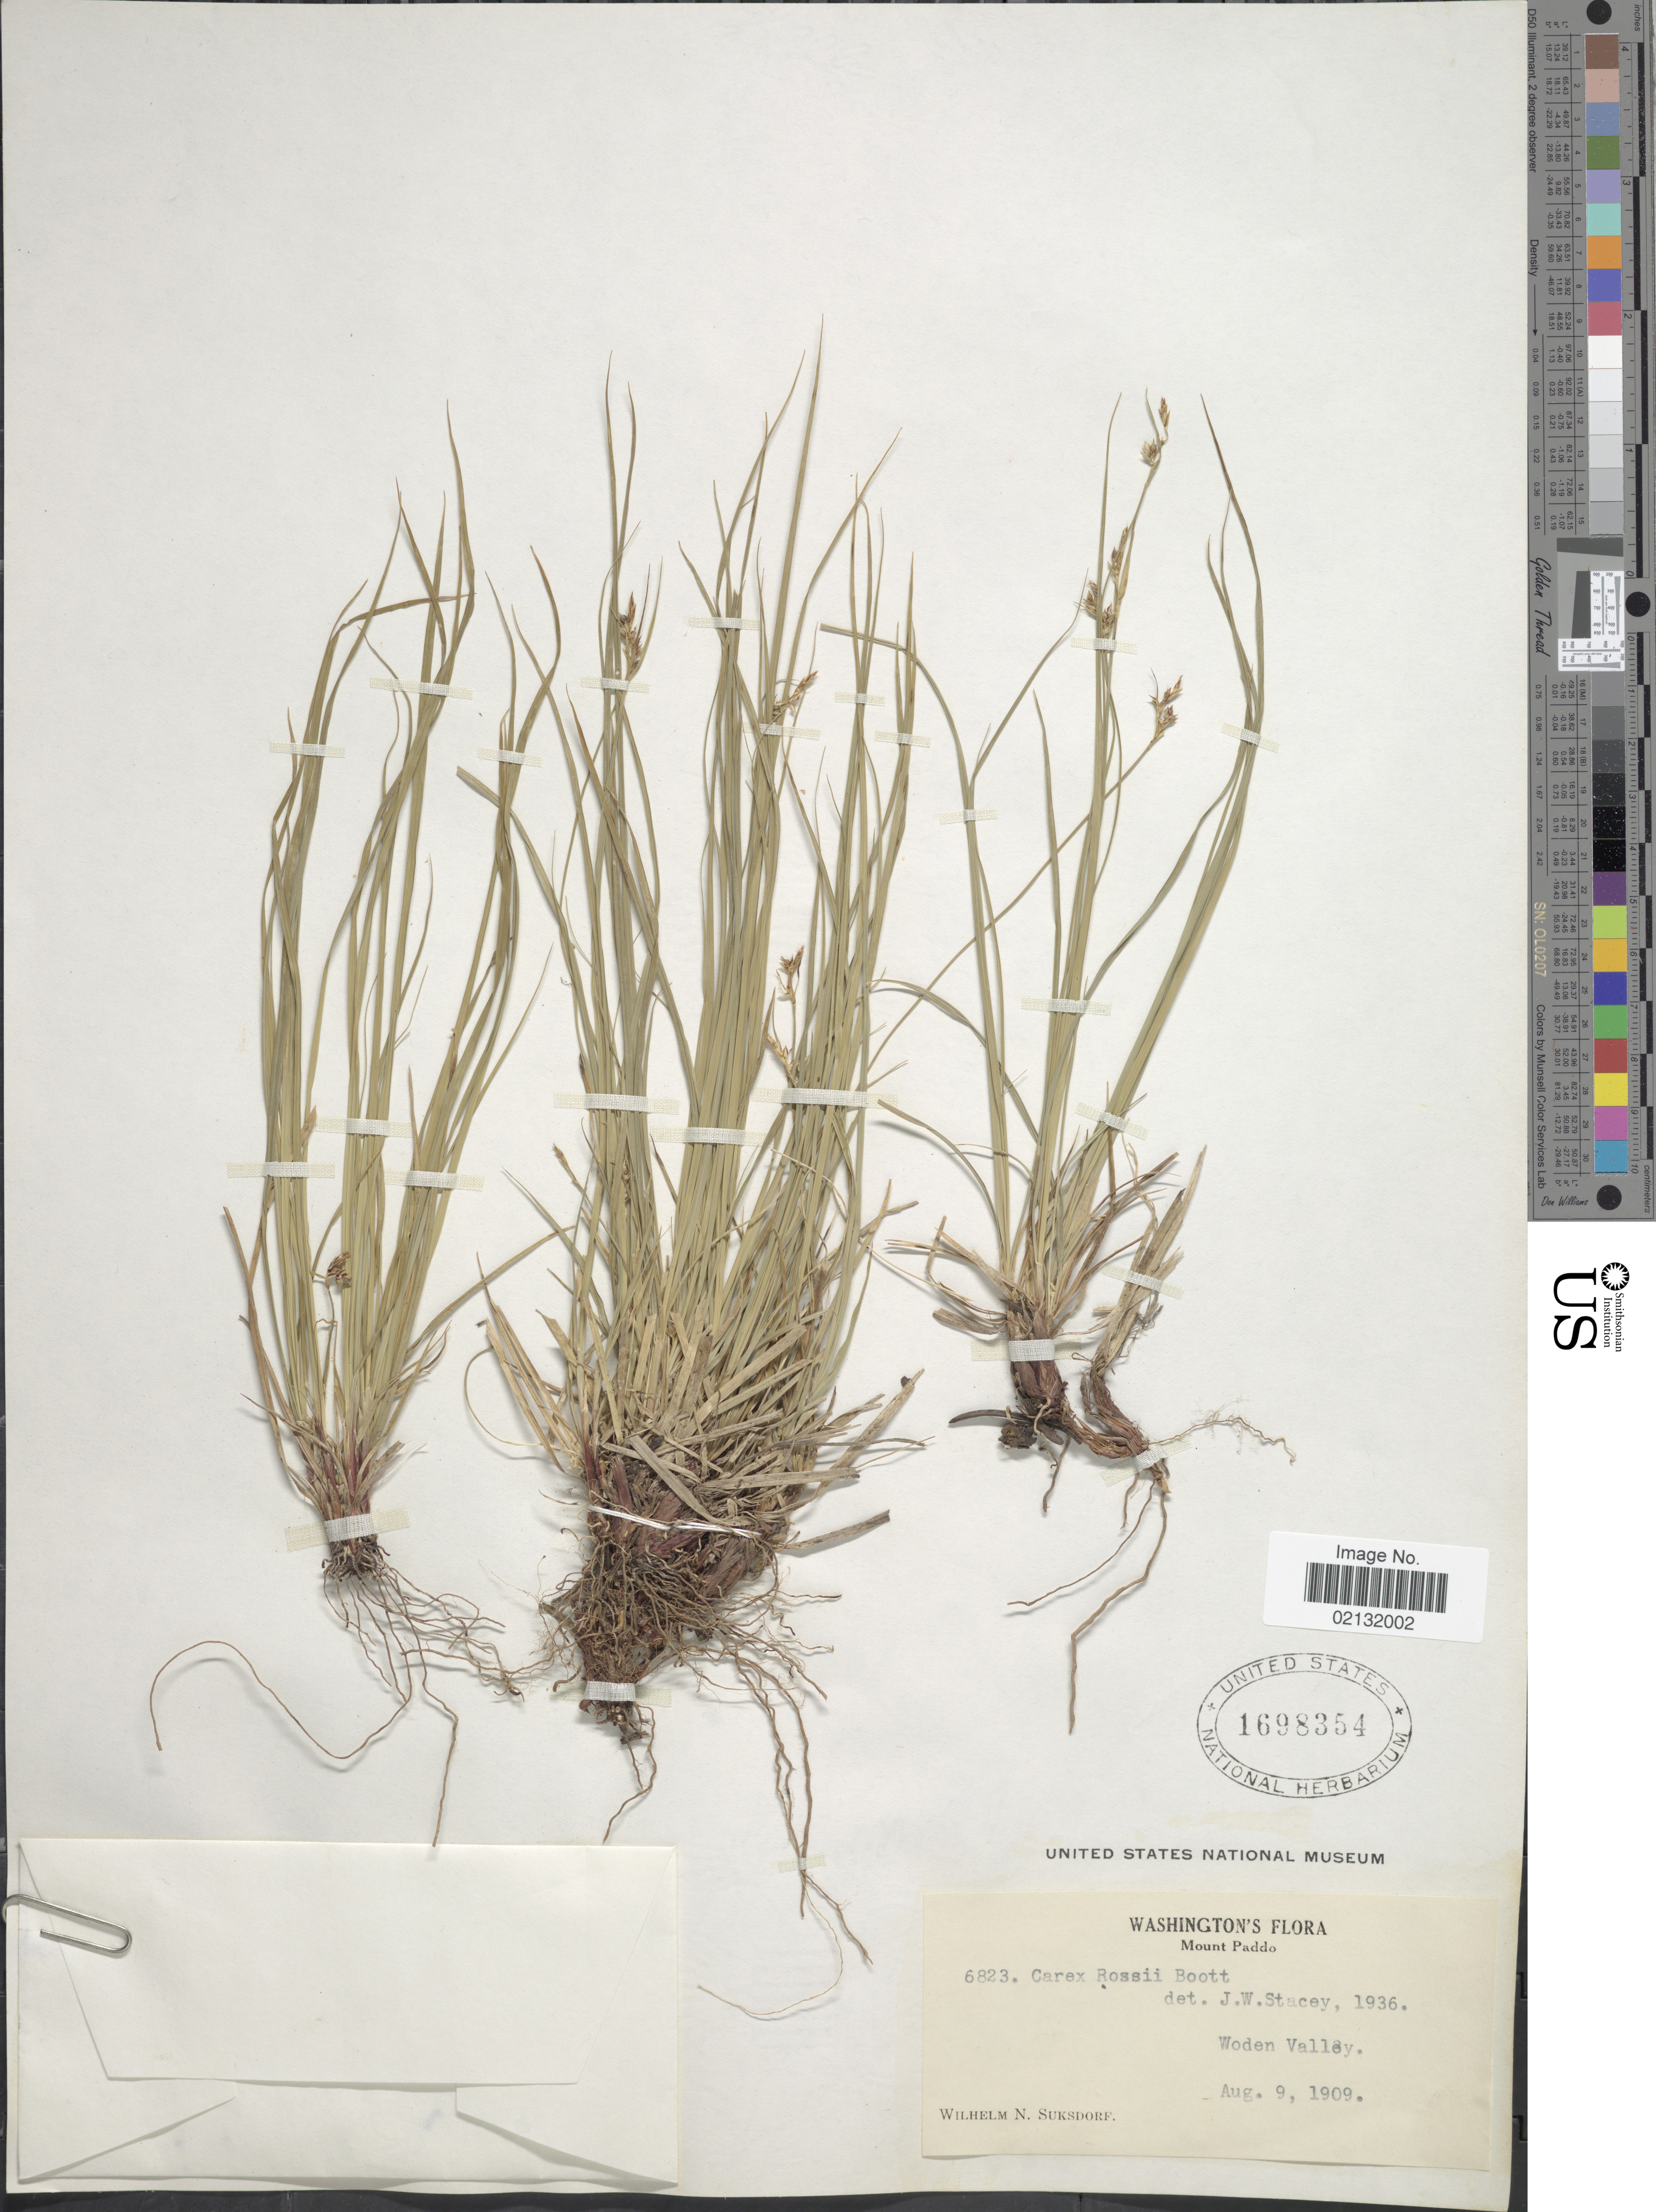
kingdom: Plantae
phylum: Tracheophyta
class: Liliopsida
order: Poales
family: Cyperaceae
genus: Carex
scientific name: Carex rossii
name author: Boott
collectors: W. N. Suksdorf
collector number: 6823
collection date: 1909-08-09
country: United States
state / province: Washington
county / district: Skamania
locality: Woden valley, Mount Paddo.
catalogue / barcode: US 1698354